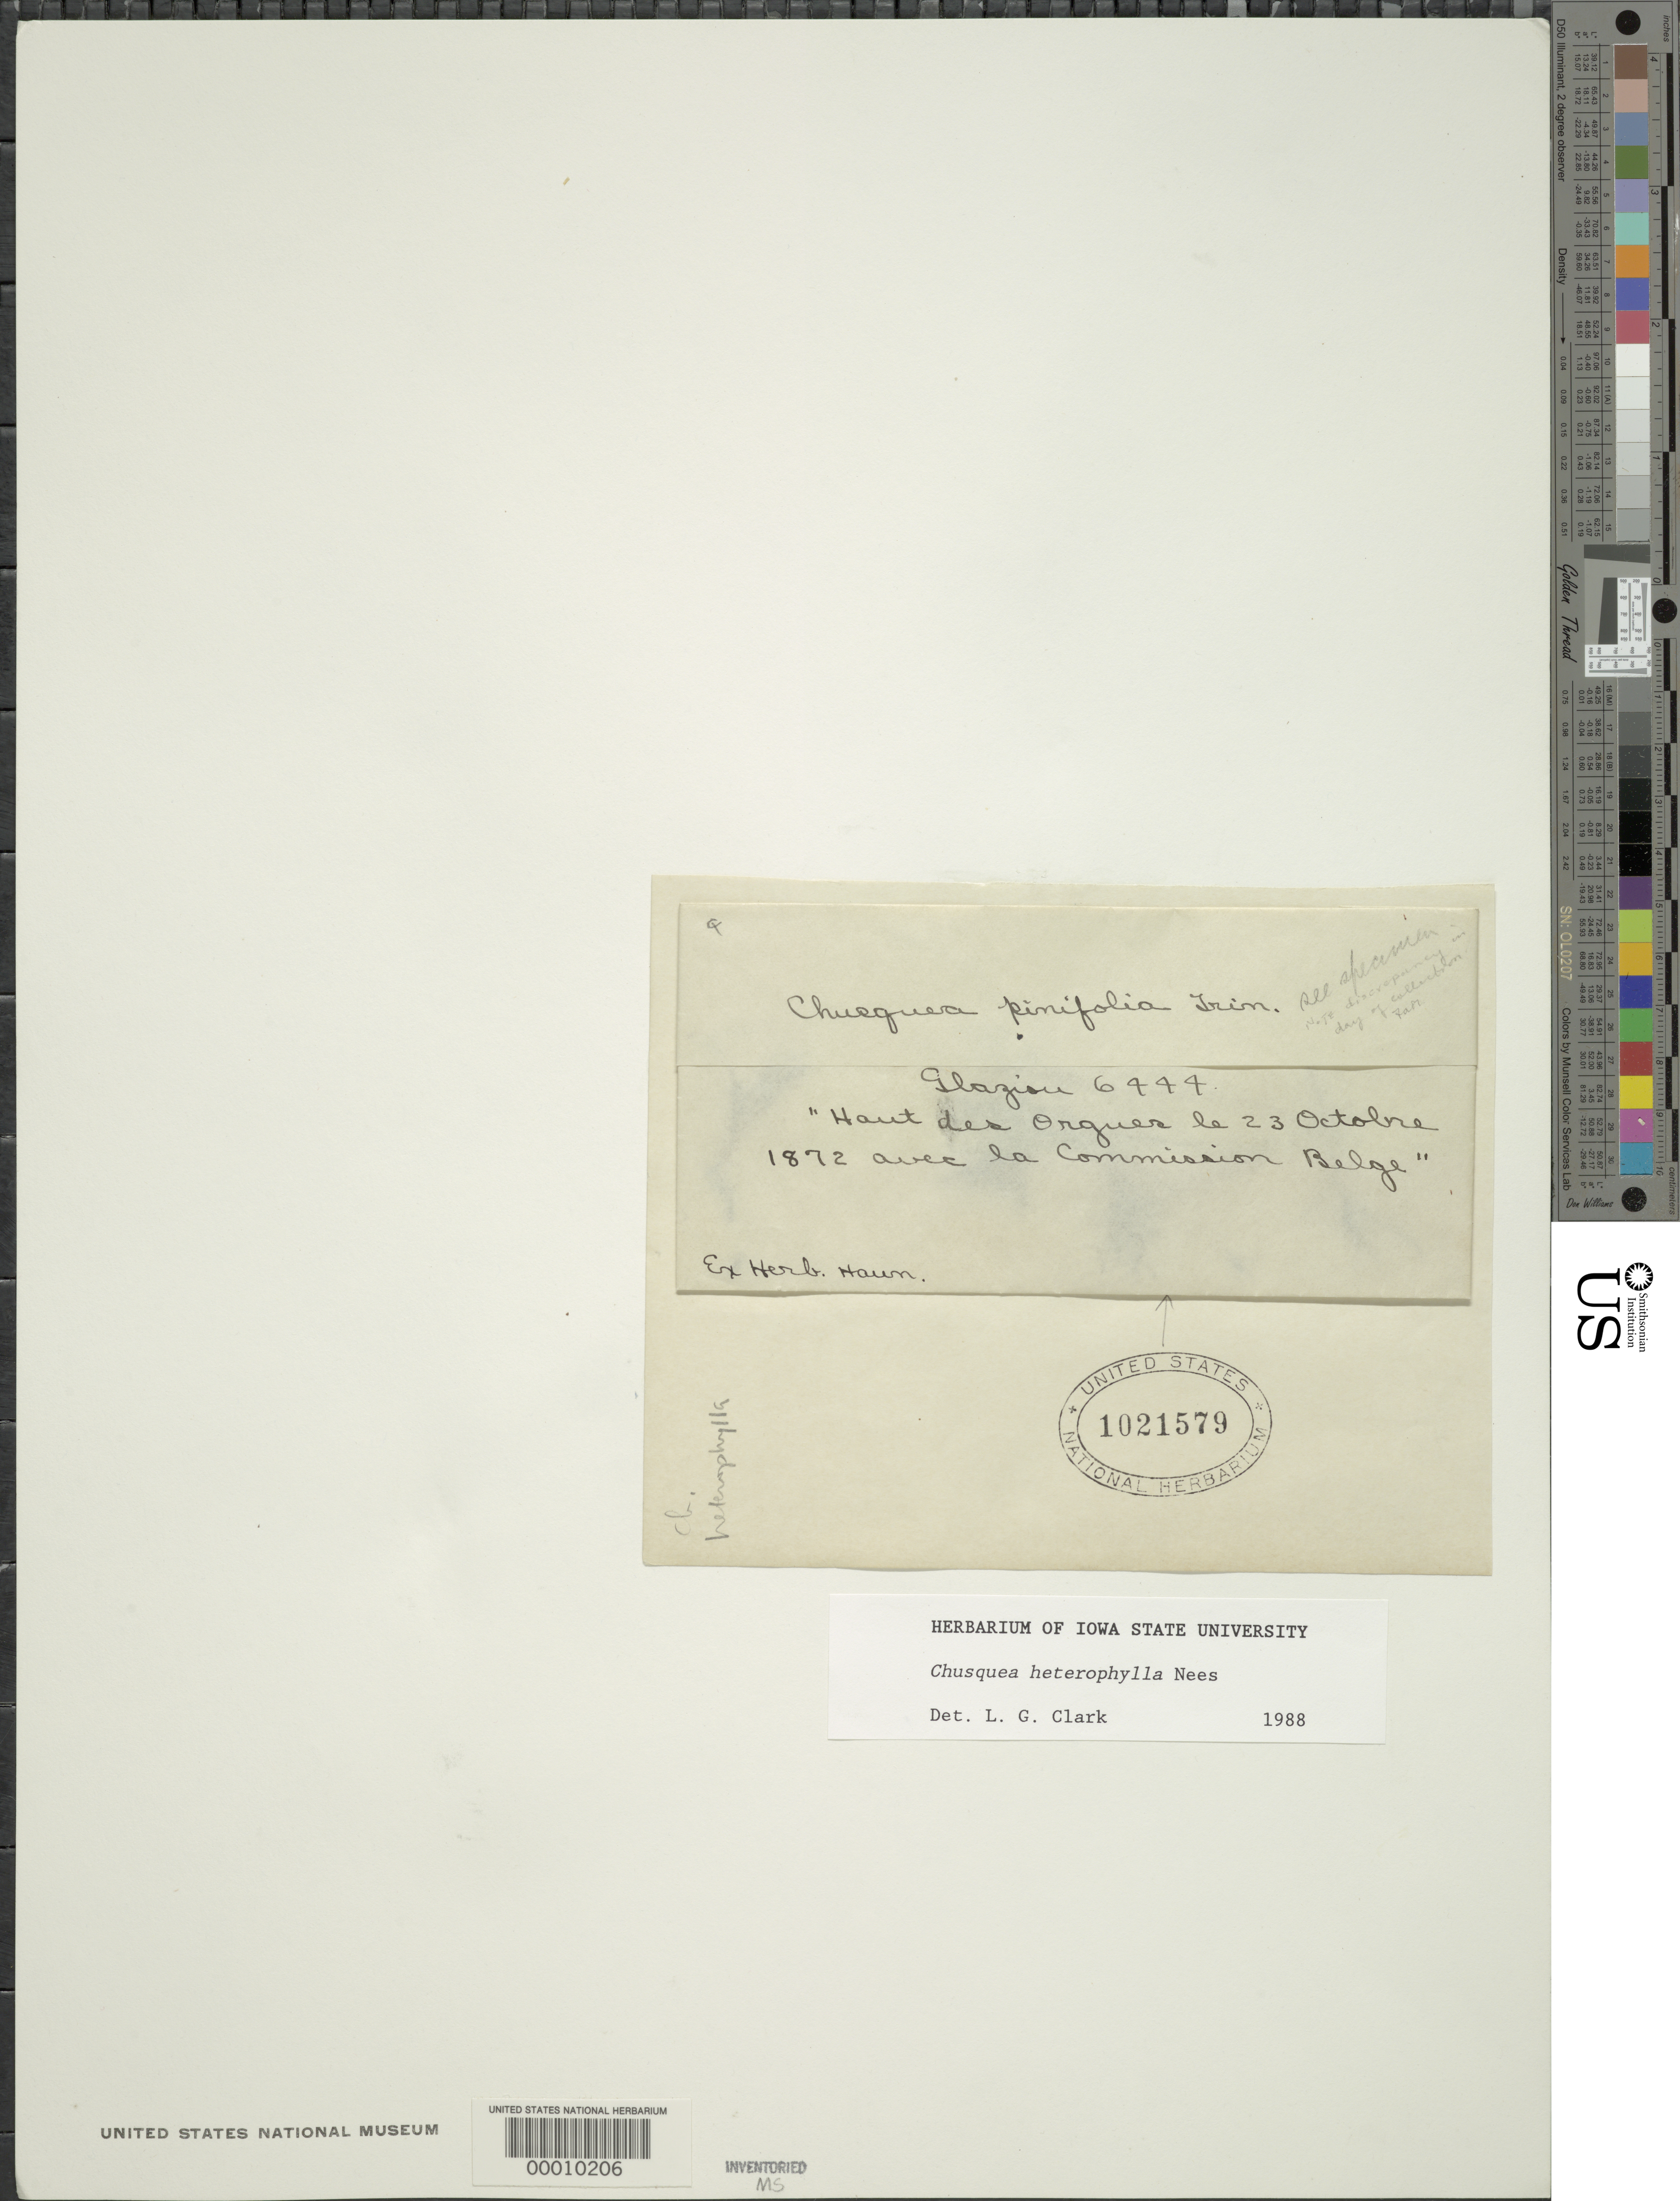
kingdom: Plantae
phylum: Tracheophyta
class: Liliopsida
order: Poales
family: Poaceae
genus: Chusquea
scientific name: Chusquea heterophylla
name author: Nees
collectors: A. F. M. Glaziou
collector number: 6444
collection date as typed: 23 Oct 1872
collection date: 1872-10-23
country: Panama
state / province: Chiriquí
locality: Around San Felix.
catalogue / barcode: US 1021579